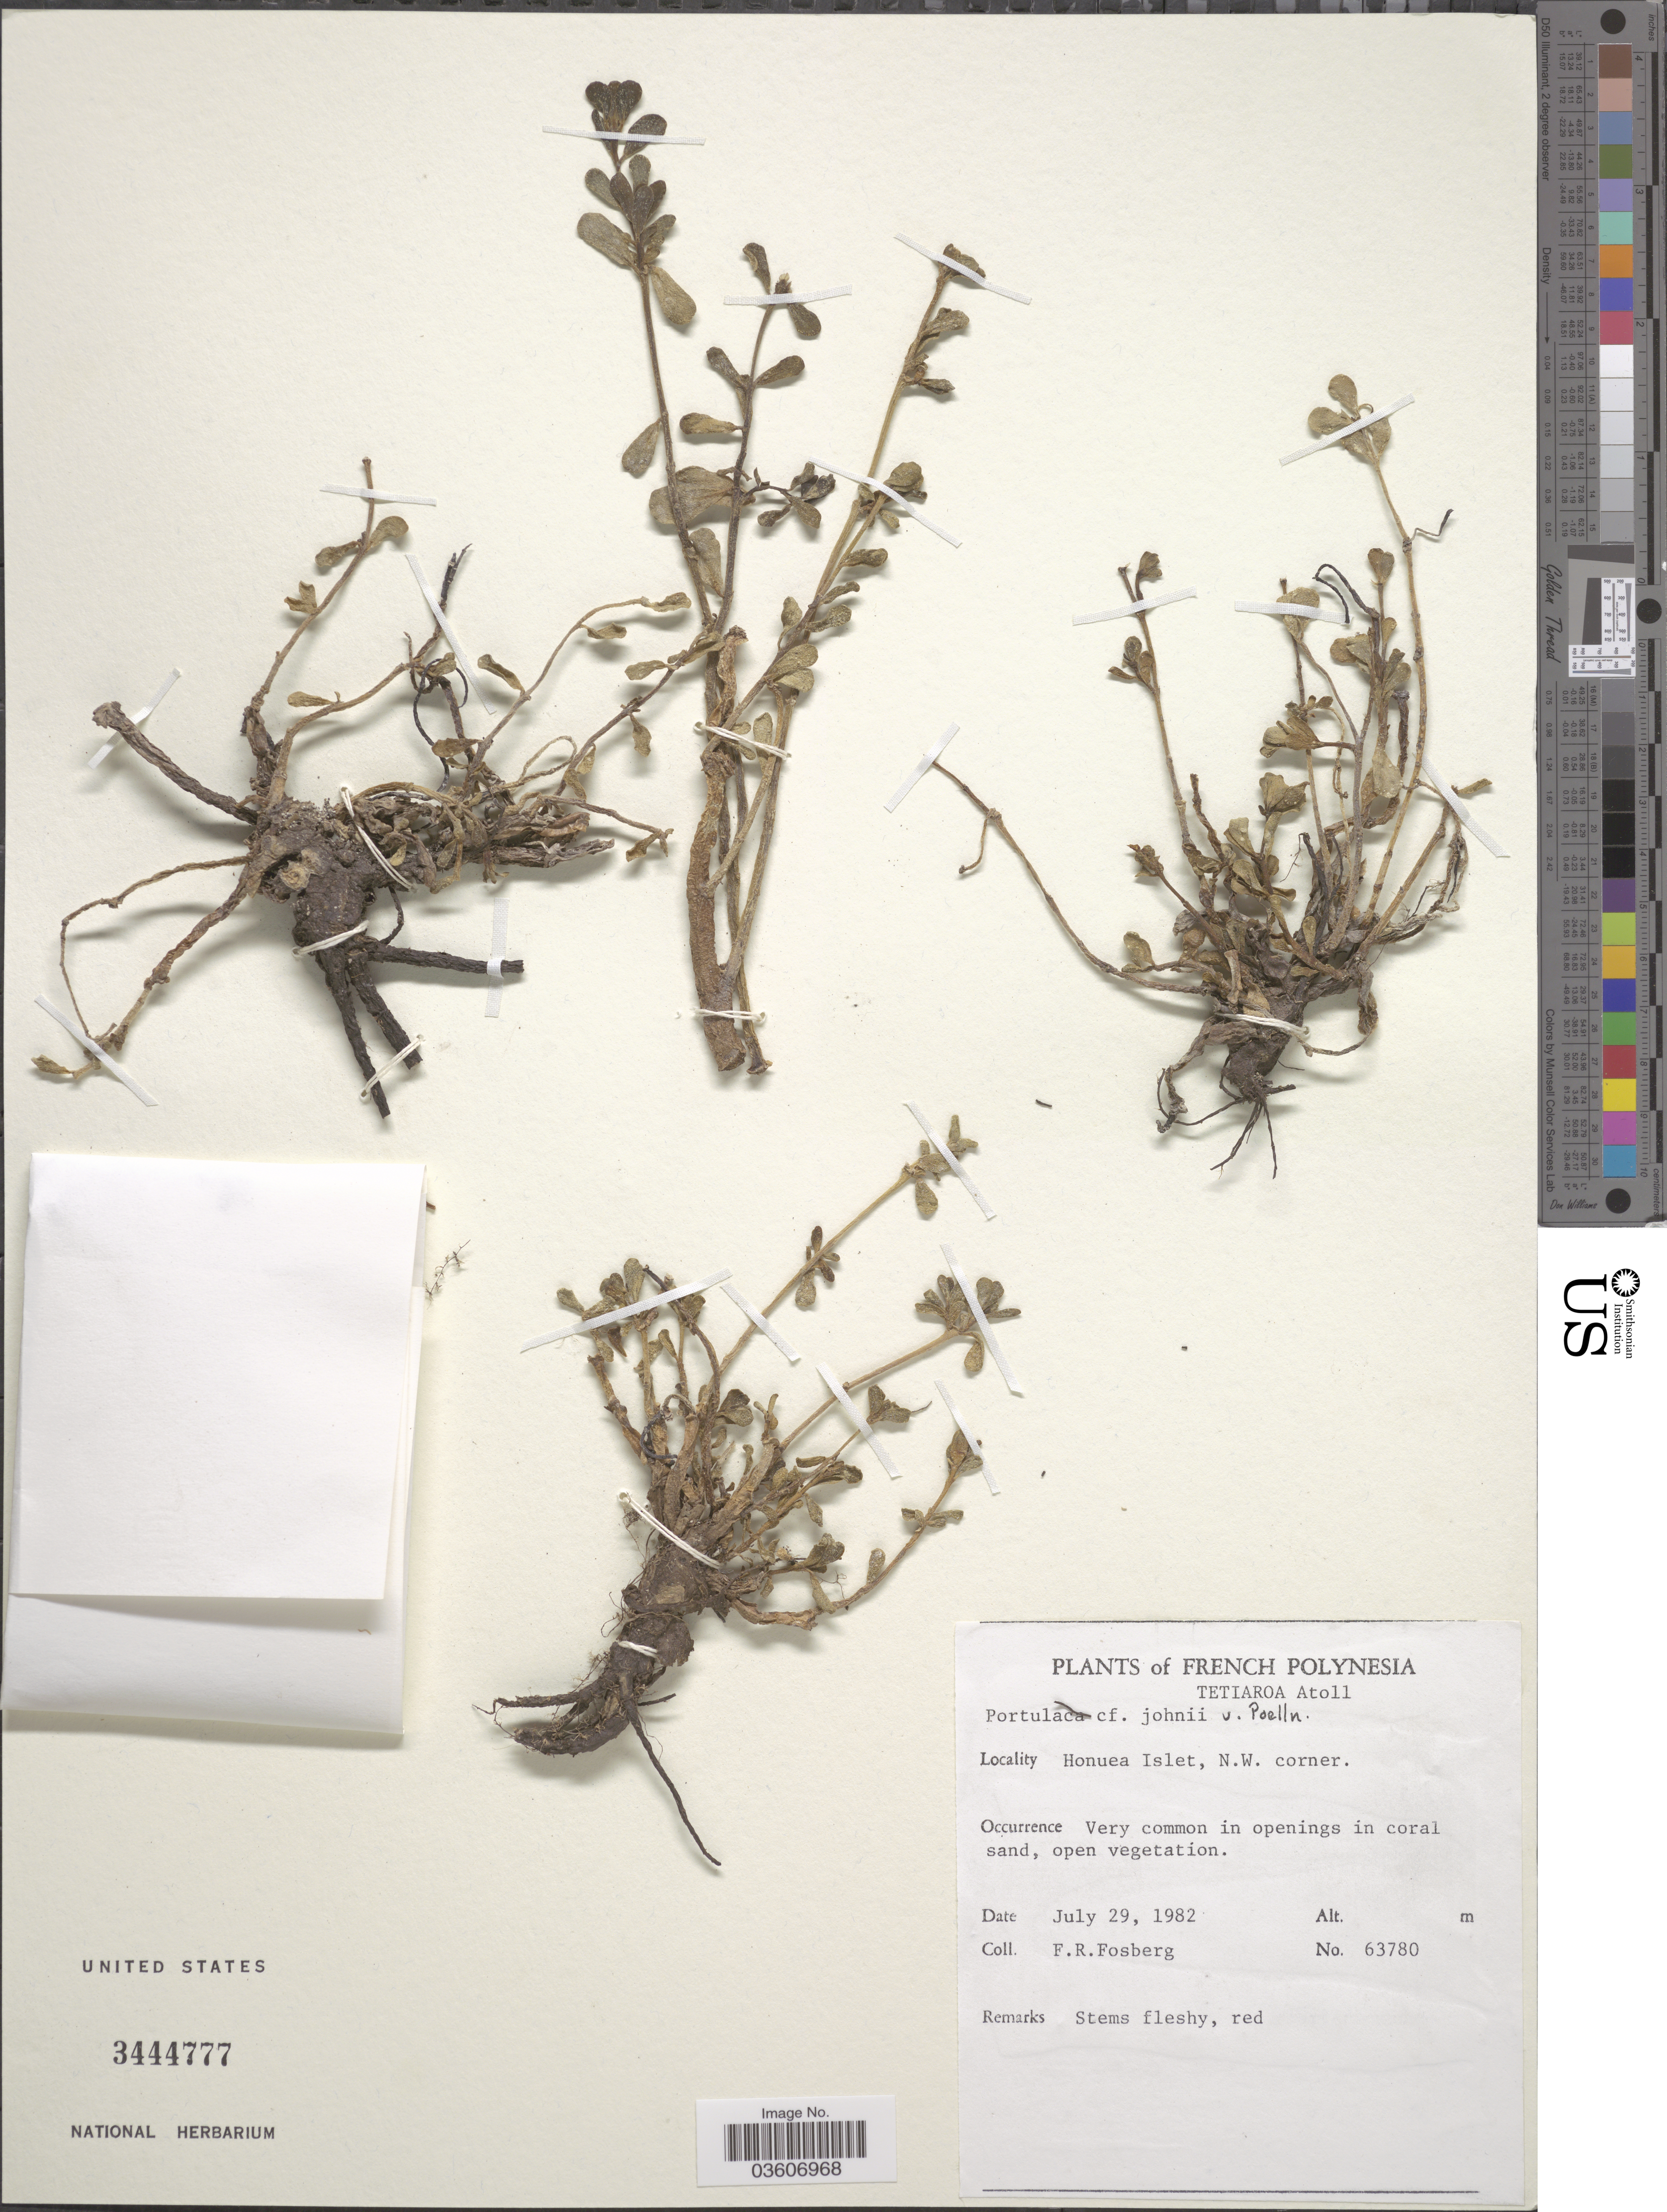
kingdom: Plantae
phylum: Tracheophyta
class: Magnoliopsida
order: Caryophyllales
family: Portulacaceae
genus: Portulaca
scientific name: Portulaca johnii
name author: Poelln.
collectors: F. R. Fosberg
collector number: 63780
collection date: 1982-07-29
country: French Polynesia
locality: Tetiaroa Atoll. honuea Islet, N.W. corner.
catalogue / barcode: US 3444777